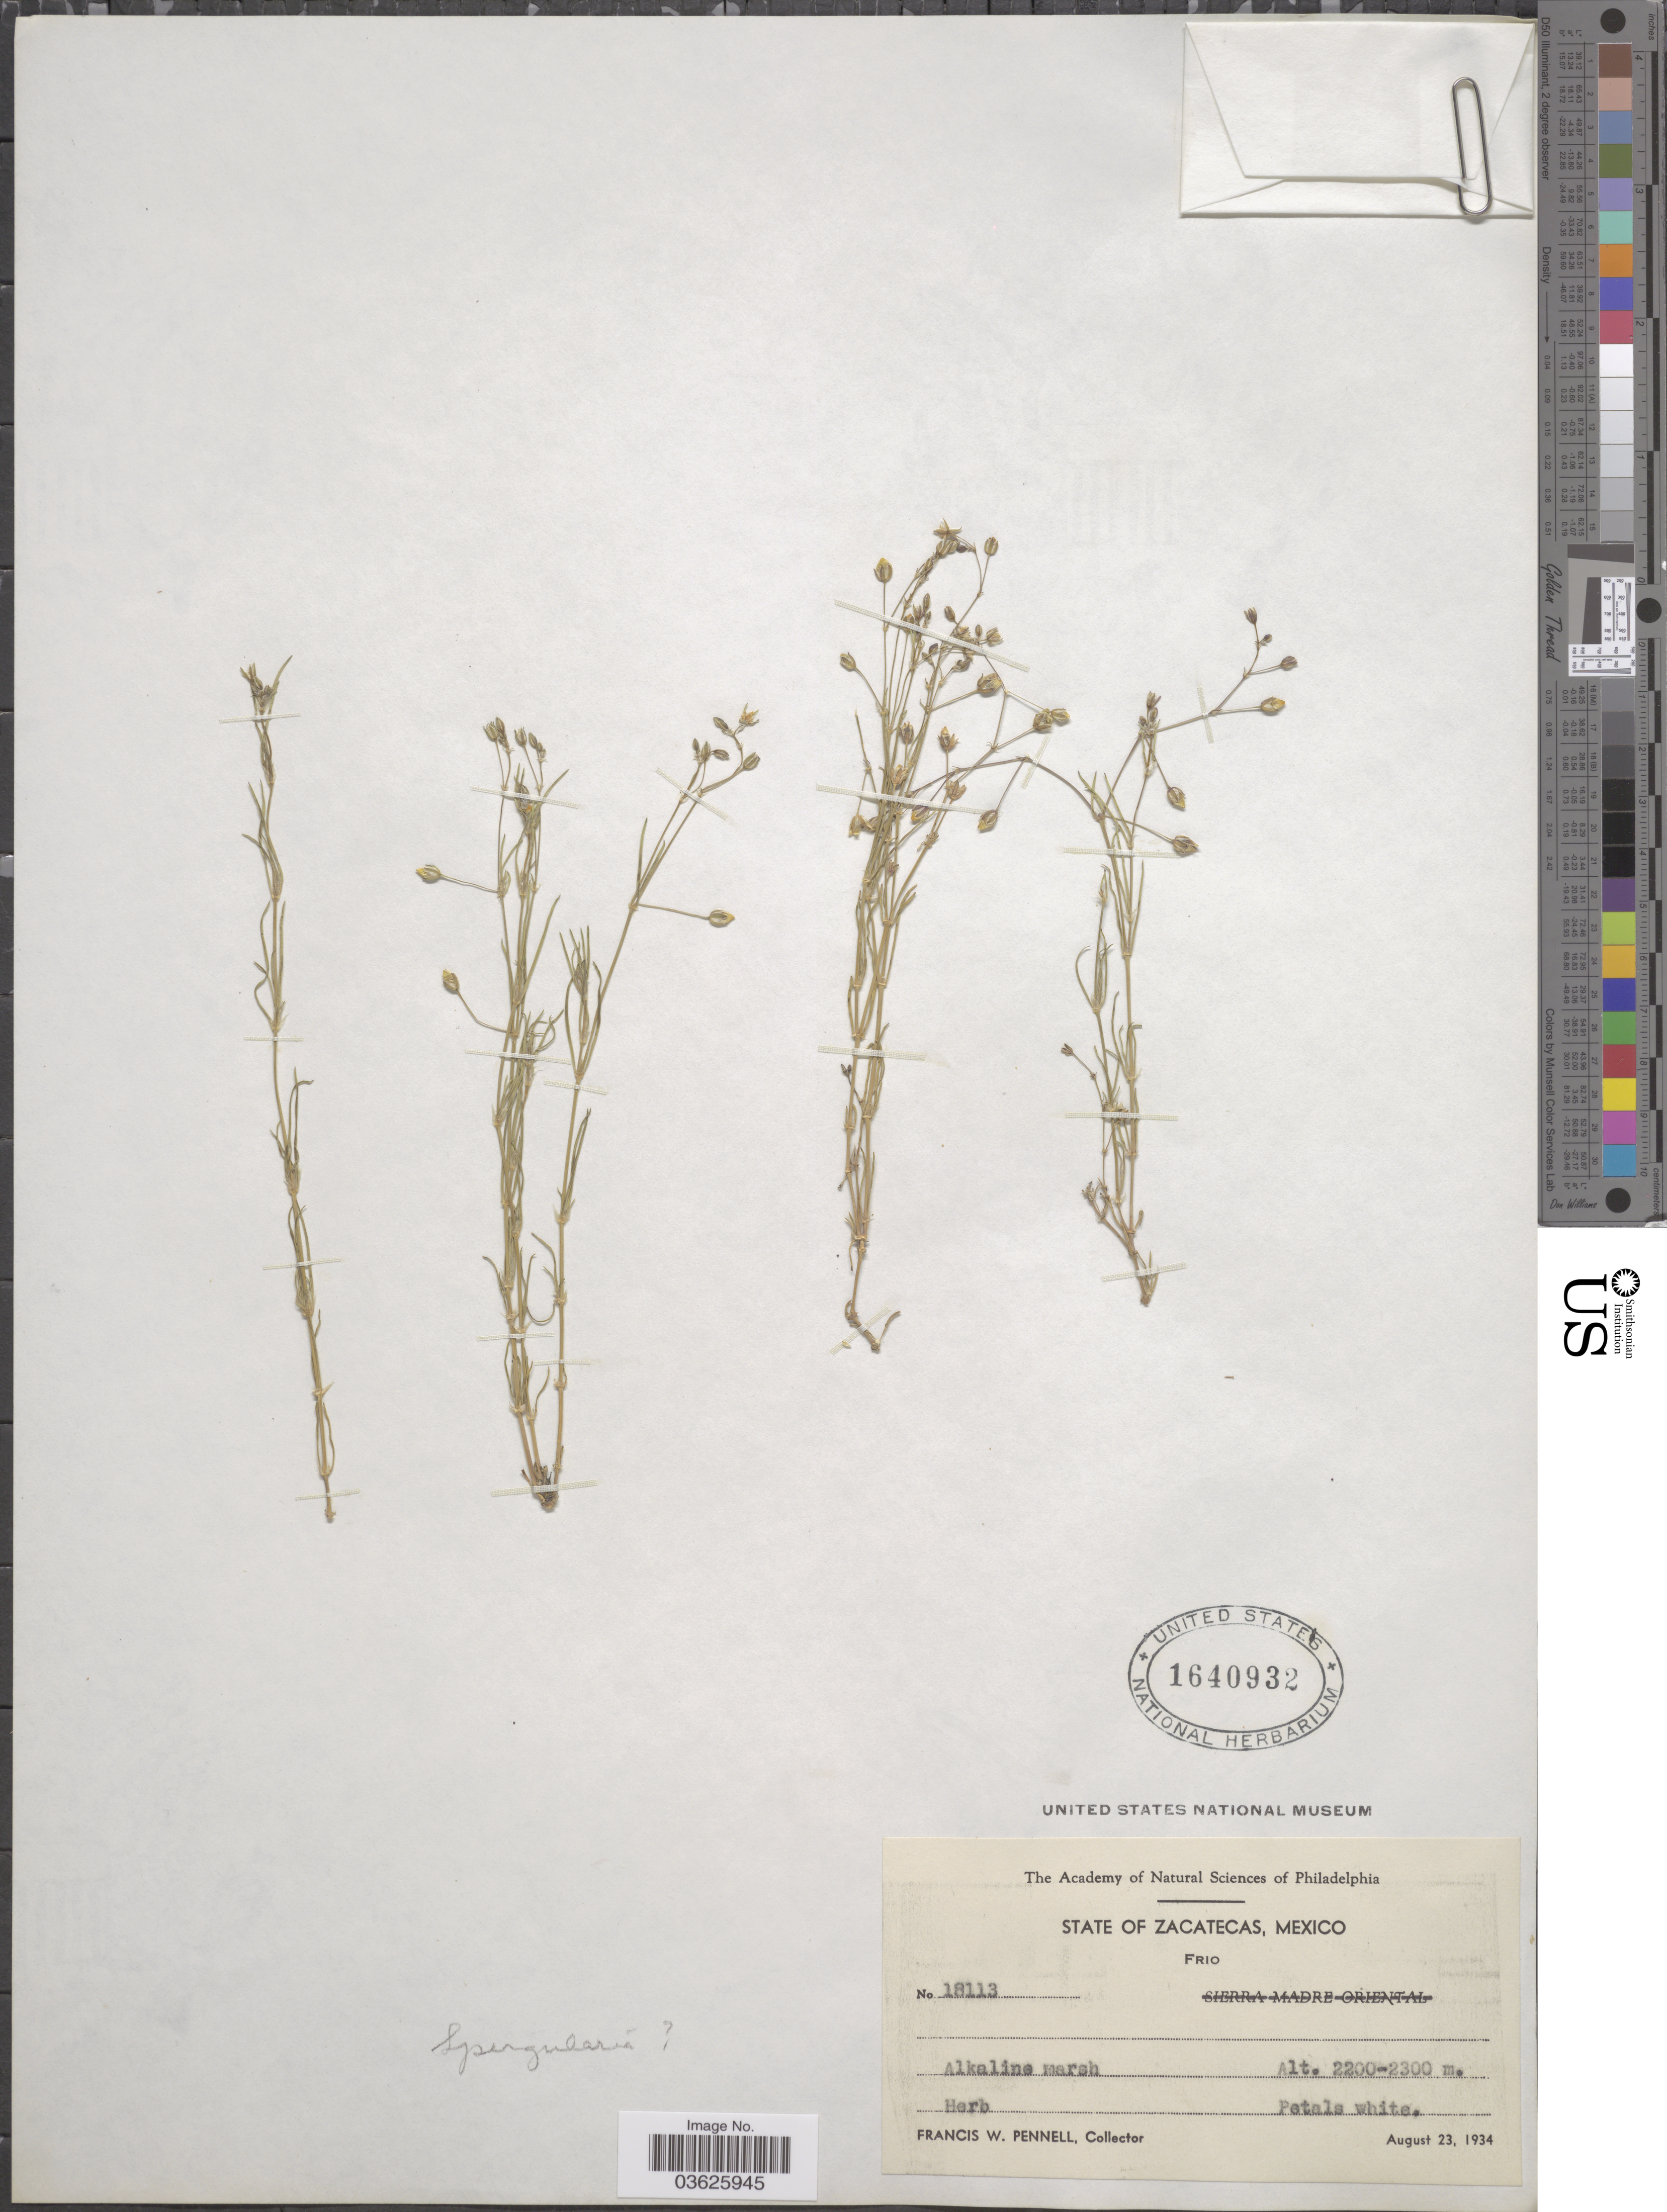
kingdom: Plantae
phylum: Tracheophyta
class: Magnoliopsida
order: Caryophyllales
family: Caryophyllaceae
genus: Tissa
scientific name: Tissa sp.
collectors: F. W. Pennell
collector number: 18113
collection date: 1934-08-23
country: Mexico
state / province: Zacatecas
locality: Frio.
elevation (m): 2200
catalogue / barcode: US 1640932